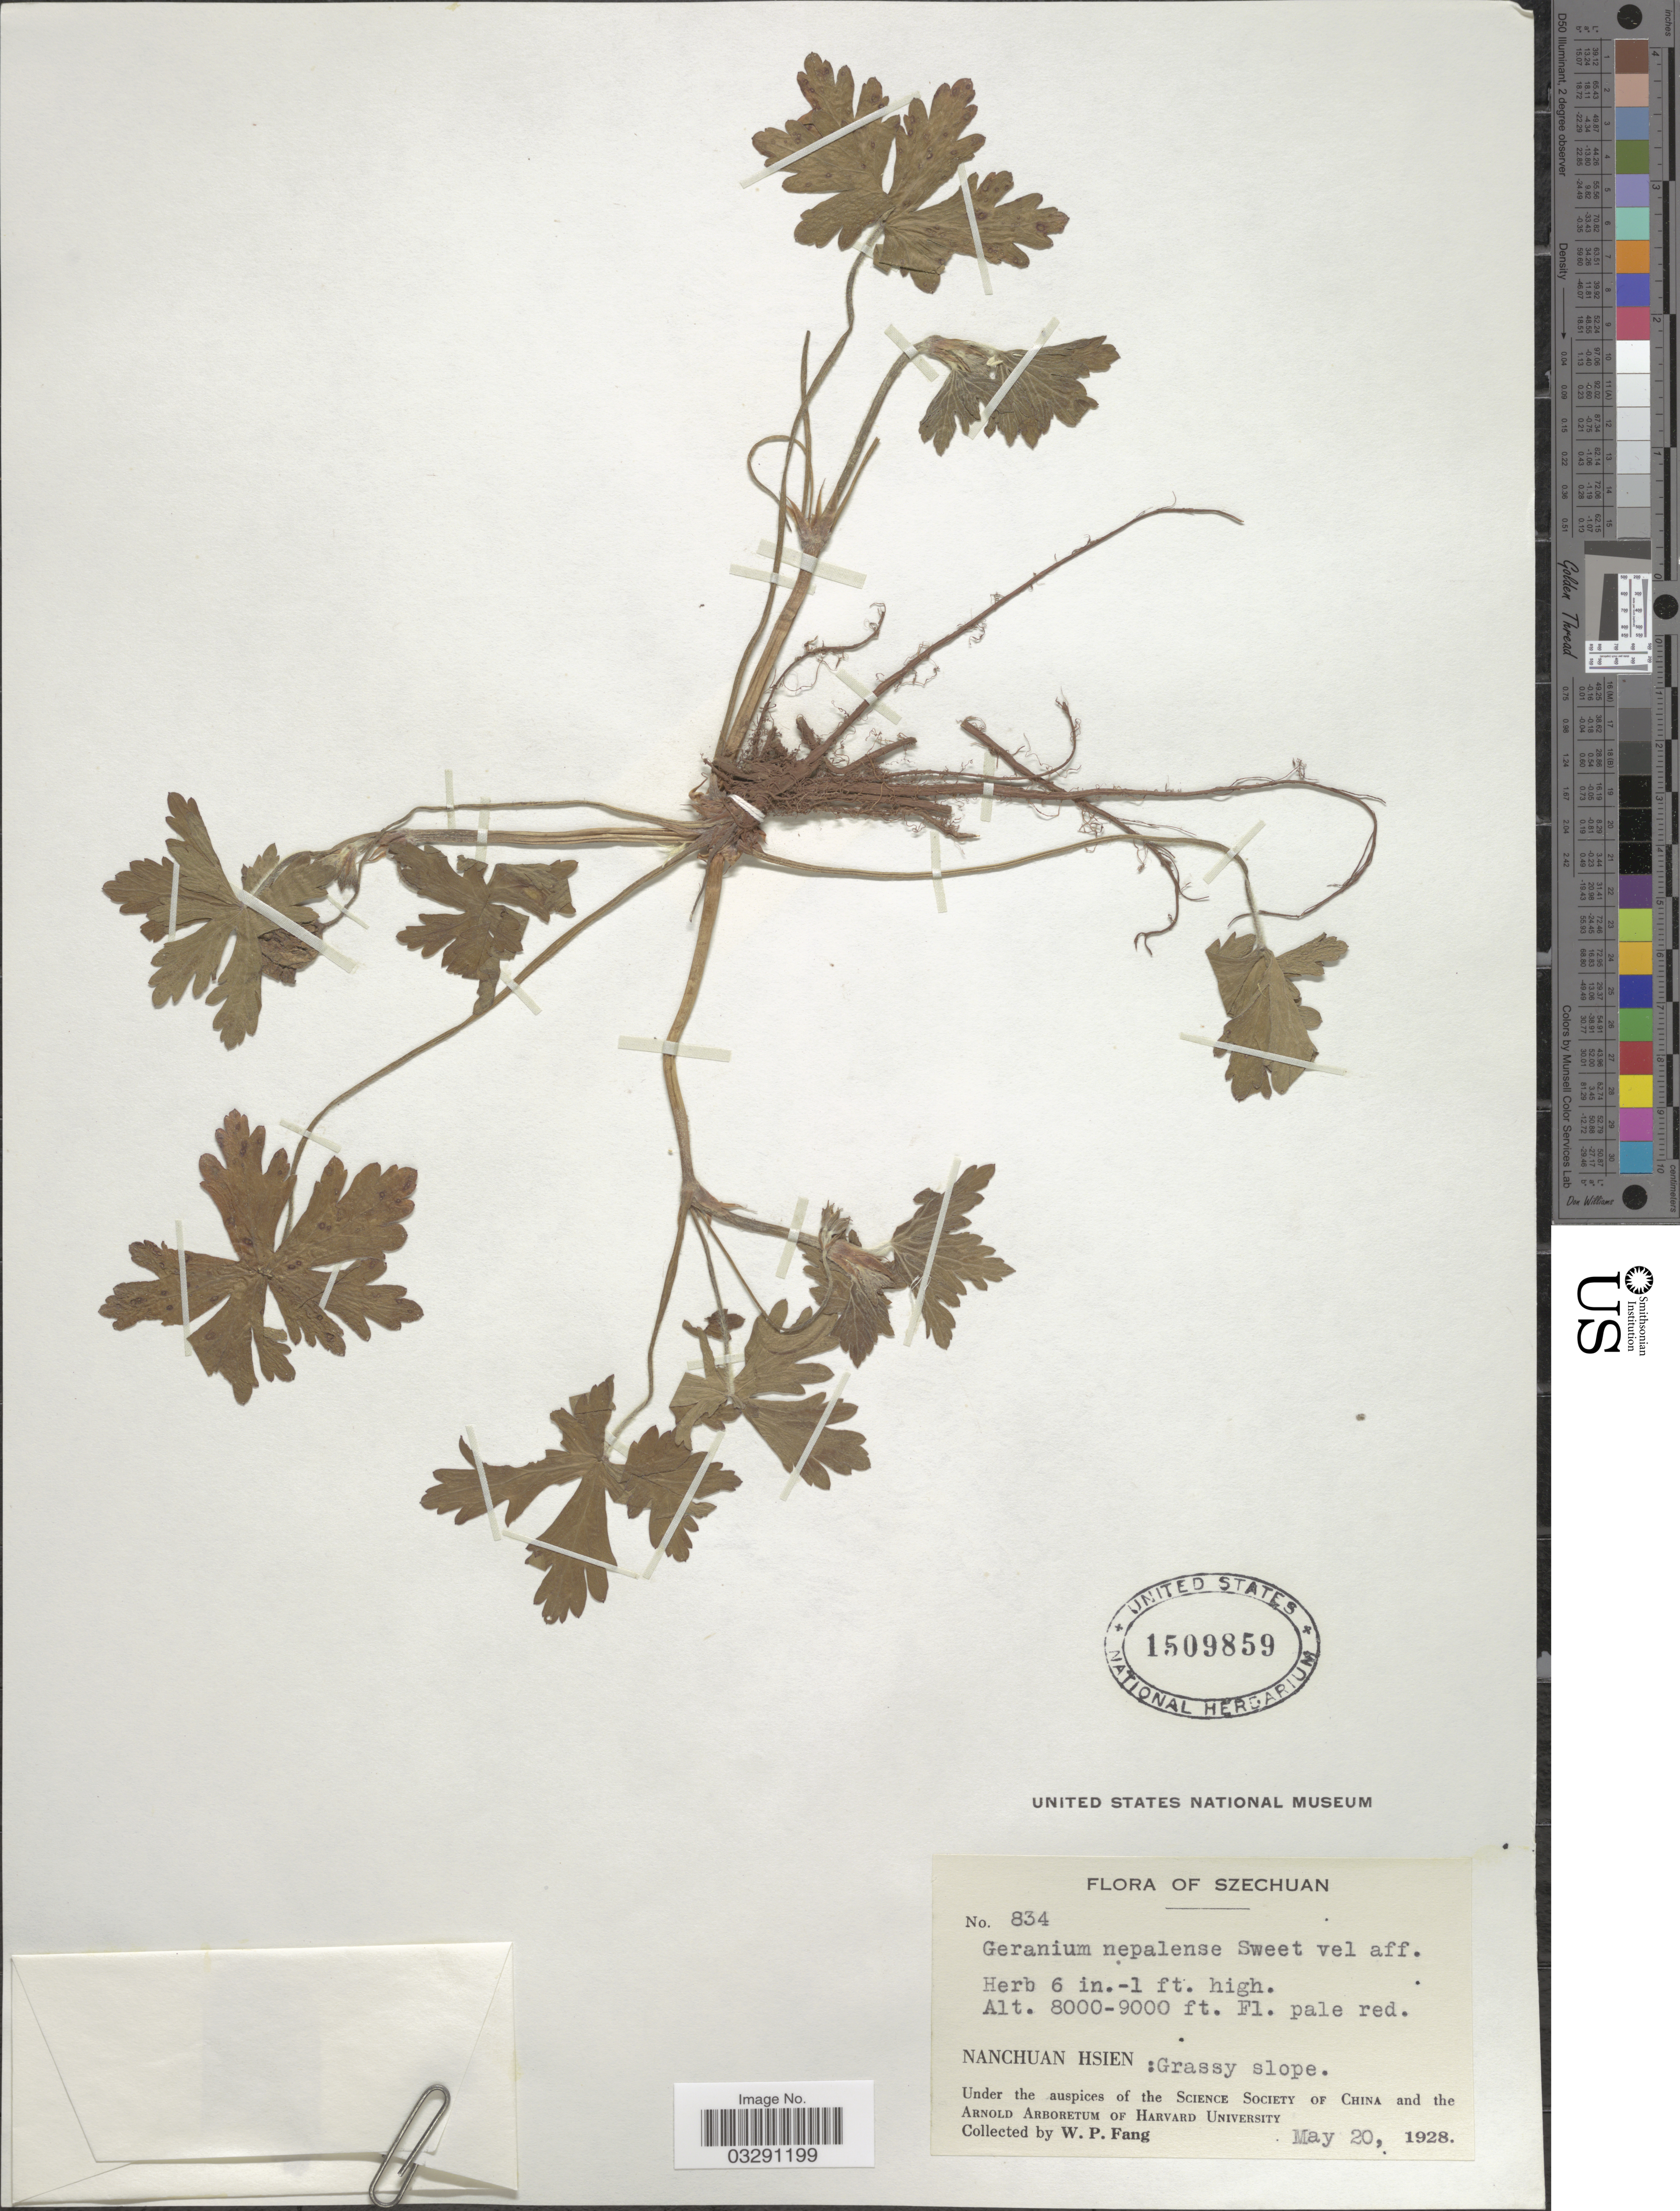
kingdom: Plantae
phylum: Tracheophyta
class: Magnoliopsida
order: Geraniales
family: Geraniaceae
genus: Geranium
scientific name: Geranium nepalense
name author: Sweet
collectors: W. P. Fang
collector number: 834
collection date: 1928-05-20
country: China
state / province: Sichuan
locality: Szechuan, Nanchuan Hsien: Grassy slope.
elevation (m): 2438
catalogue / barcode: US 1509859